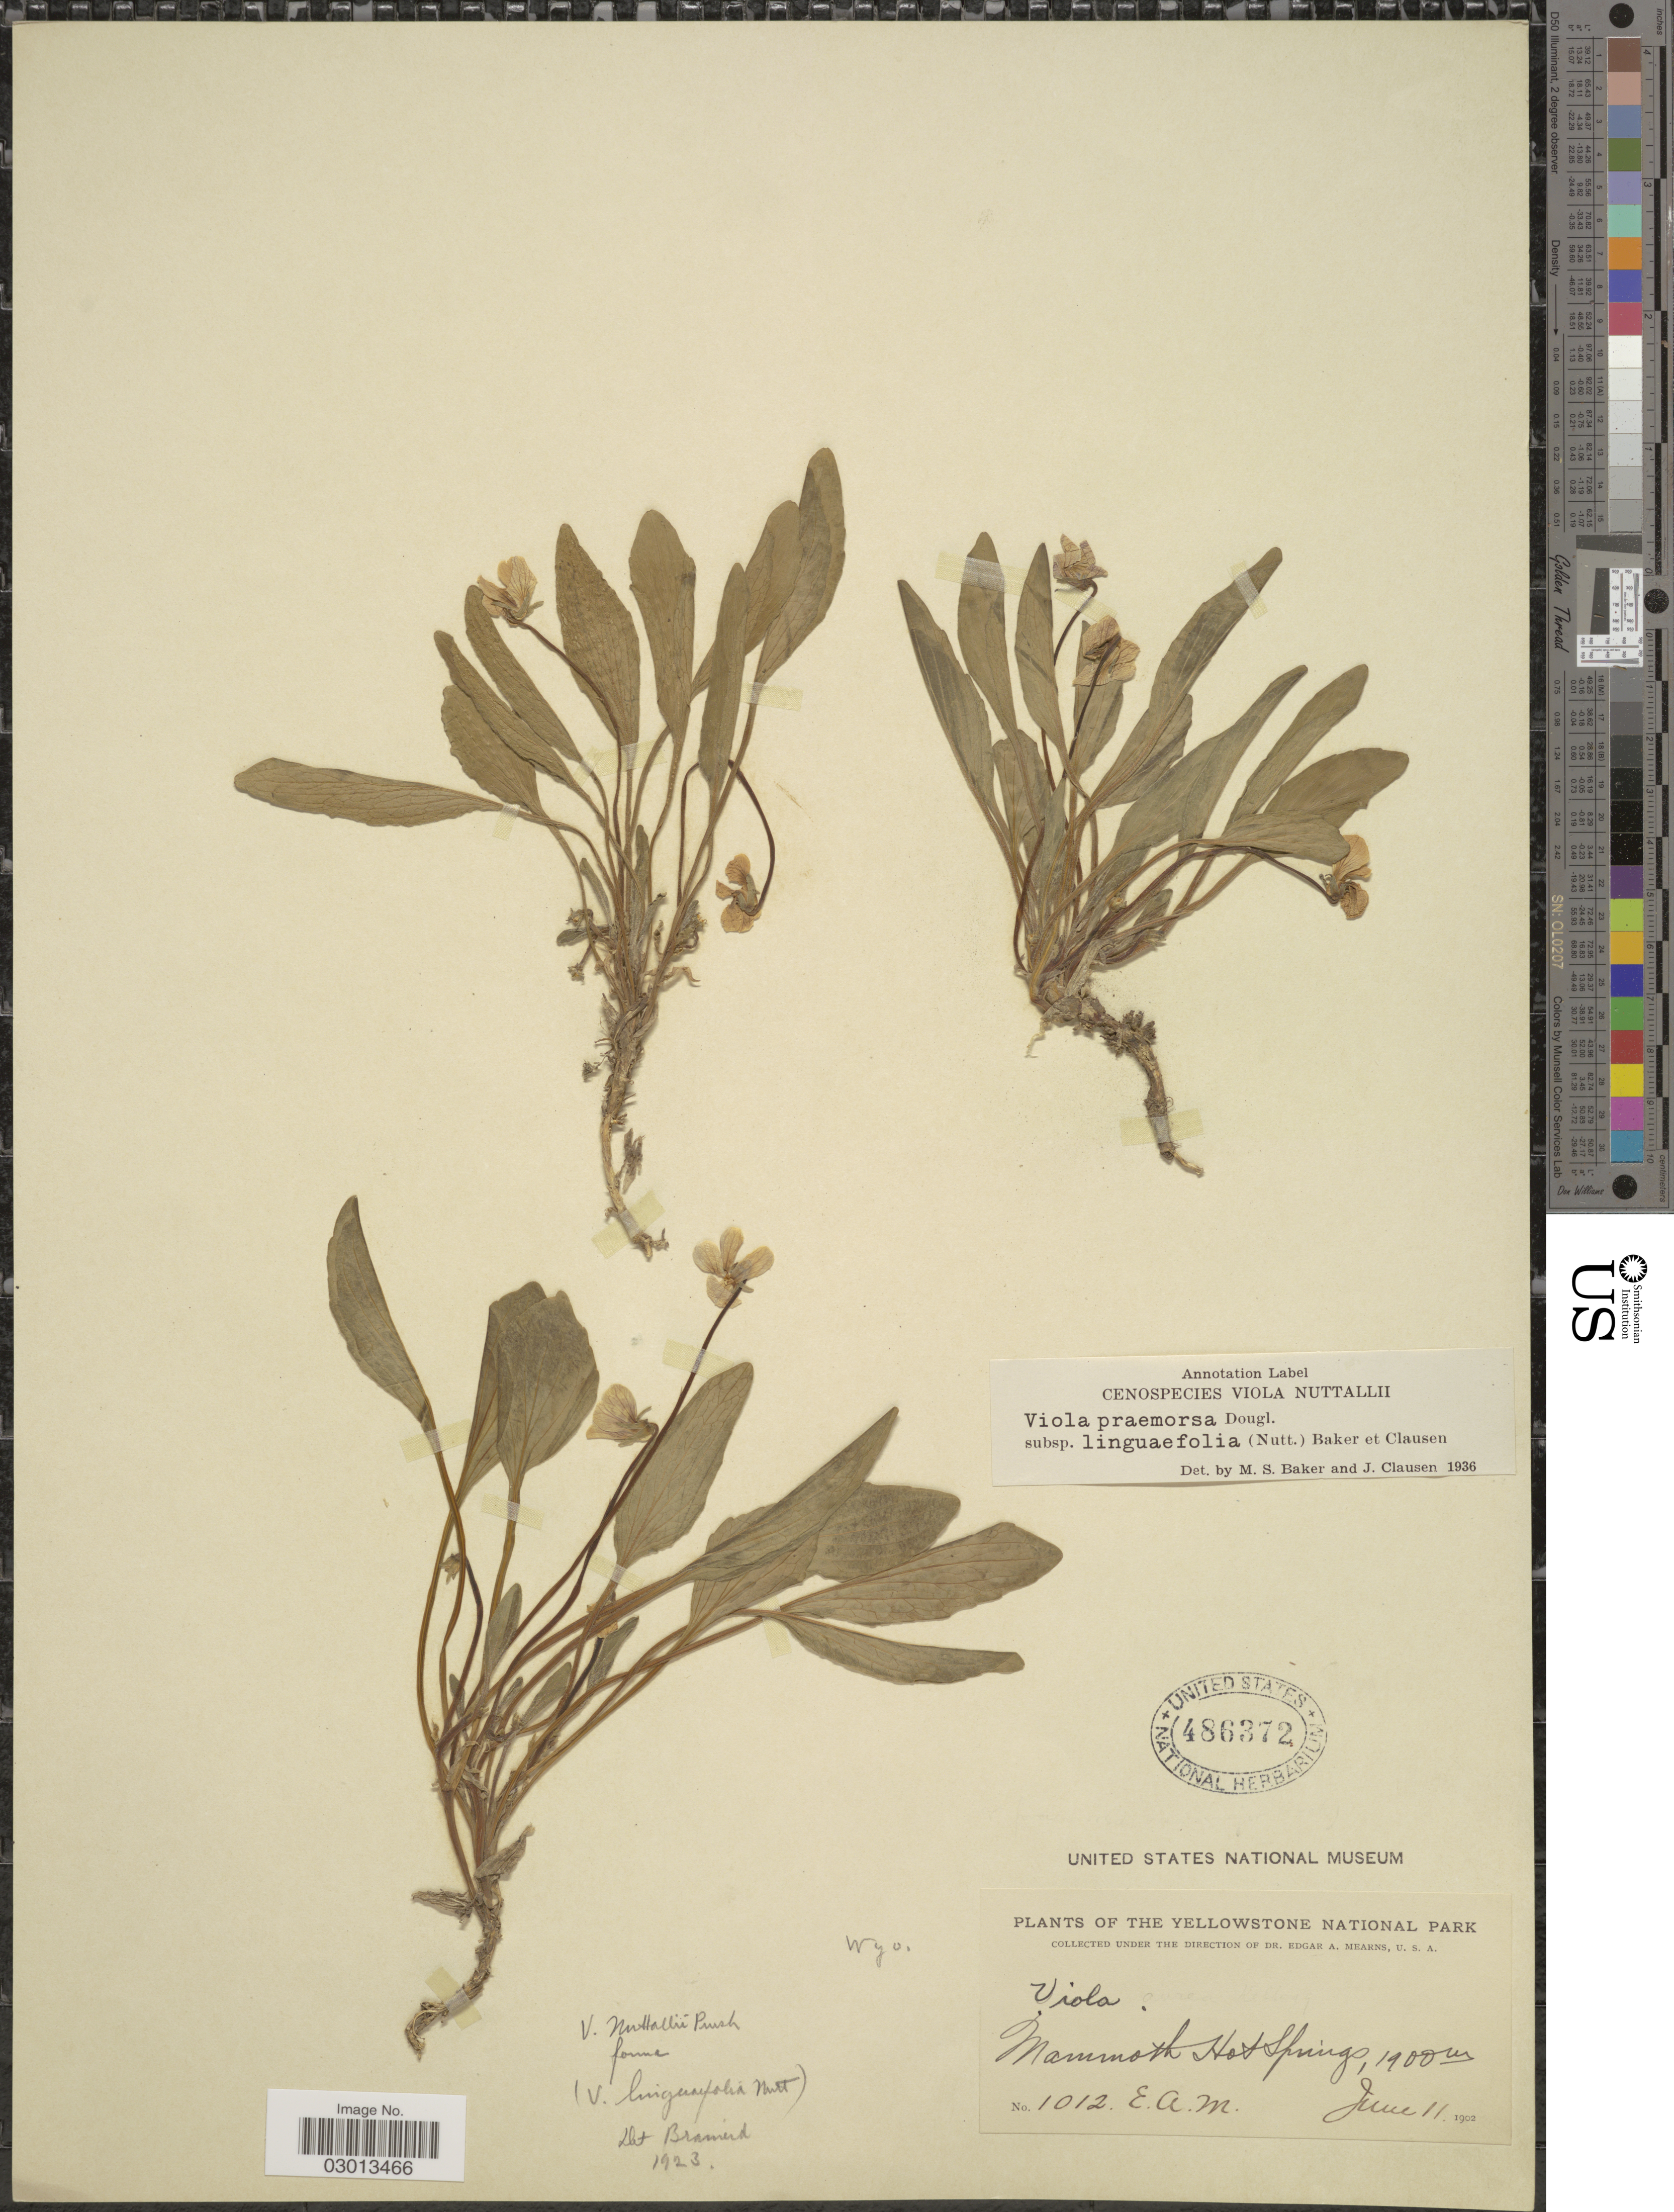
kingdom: Plantae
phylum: Tracheophyta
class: Magnoliopsida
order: Malpighiales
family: Violaceae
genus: Viola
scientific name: Viola praemorsa subsp. linguifolia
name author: (Nutt.) M.S. Baker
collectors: E. A. Mearns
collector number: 1012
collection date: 1902-06-11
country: United States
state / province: Wyoming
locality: Yellowstone National Park. Mammoth Hot Springs.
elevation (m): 1900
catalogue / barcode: US 486372